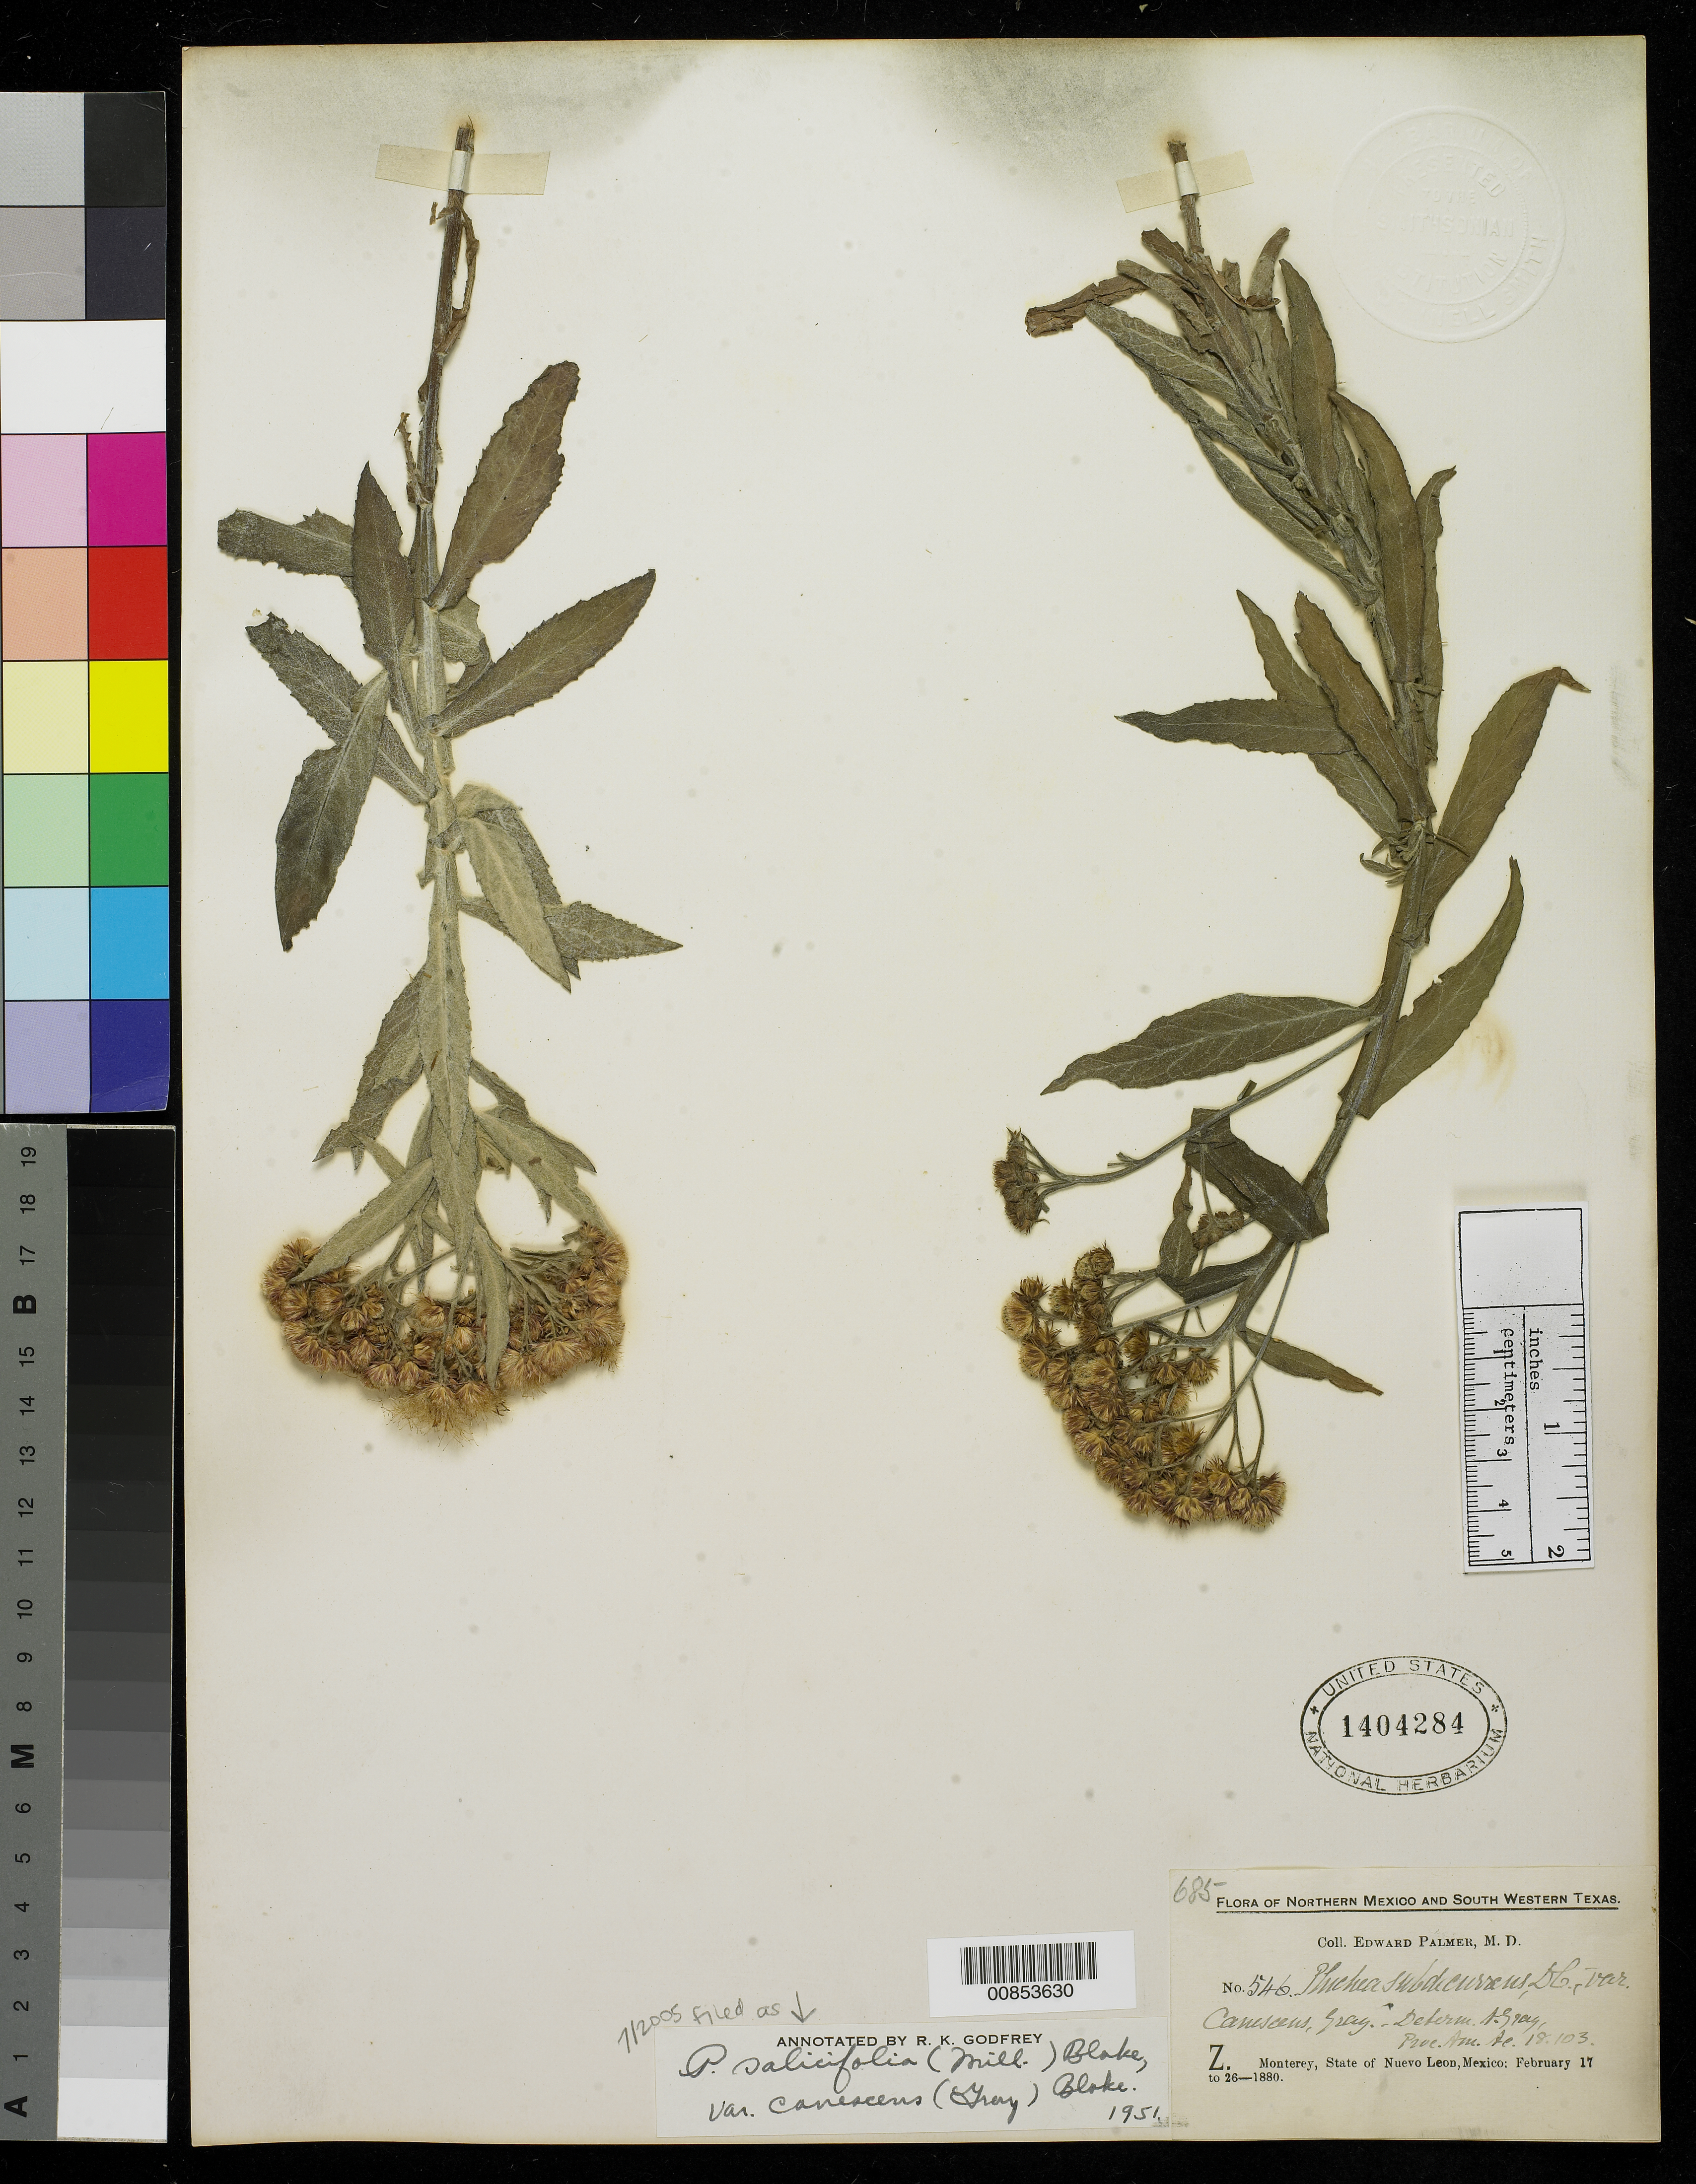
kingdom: Plantae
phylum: Tracheophyta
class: Magnoliopsida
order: Asterales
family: Asteraceae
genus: Pluchea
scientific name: Pluchea salicifolia var. canescens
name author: (A. Gray) S.F. Blake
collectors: E. Palmer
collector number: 546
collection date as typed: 17 Feb 1880 to 26 Feb 1880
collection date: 1880-02-17/1880-02-26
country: Mexico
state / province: Nuevo León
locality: Z. Monterrey, Nuevo León.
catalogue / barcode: US 1404284